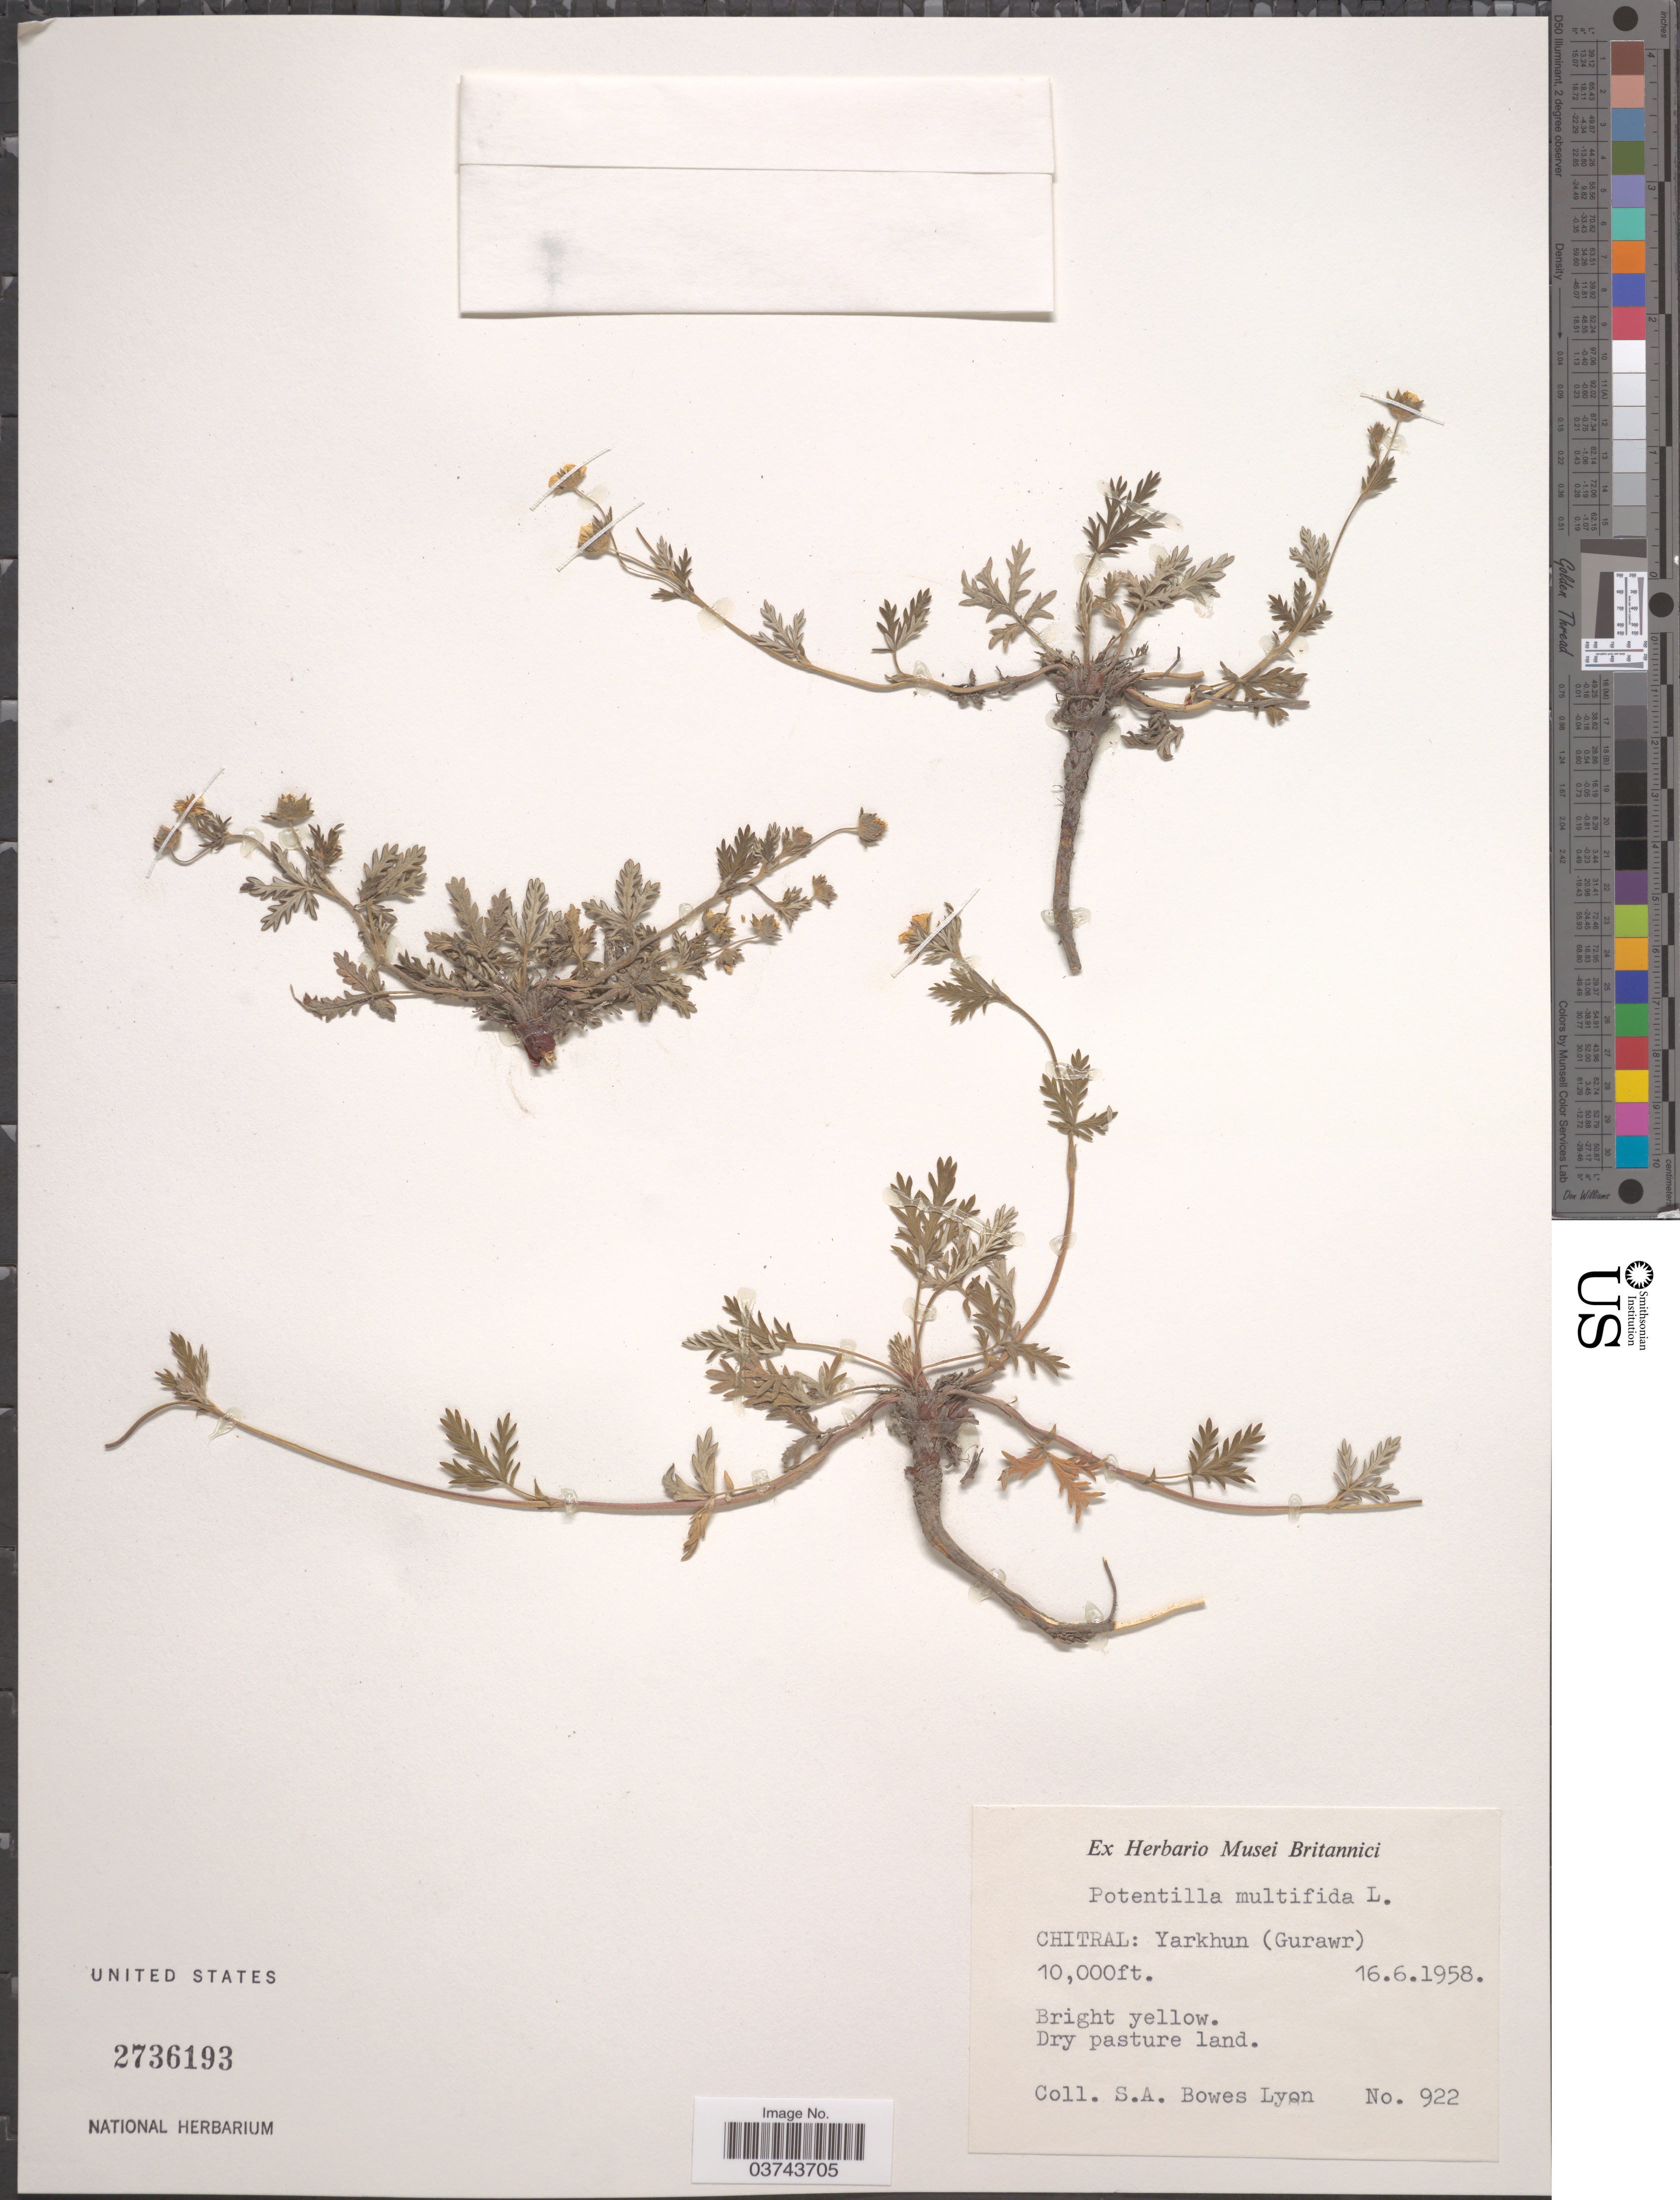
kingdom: Plantae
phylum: Tracheophyta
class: Magnoliopsida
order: Rosales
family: Rosaceae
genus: Potentilla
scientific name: Potentilla multifida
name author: L.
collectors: S. Bowes Lyon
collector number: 922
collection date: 1958-06-16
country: Pakistan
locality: Chitral: Yarkhun (Gurawr).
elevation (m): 3048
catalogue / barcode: US 2736193